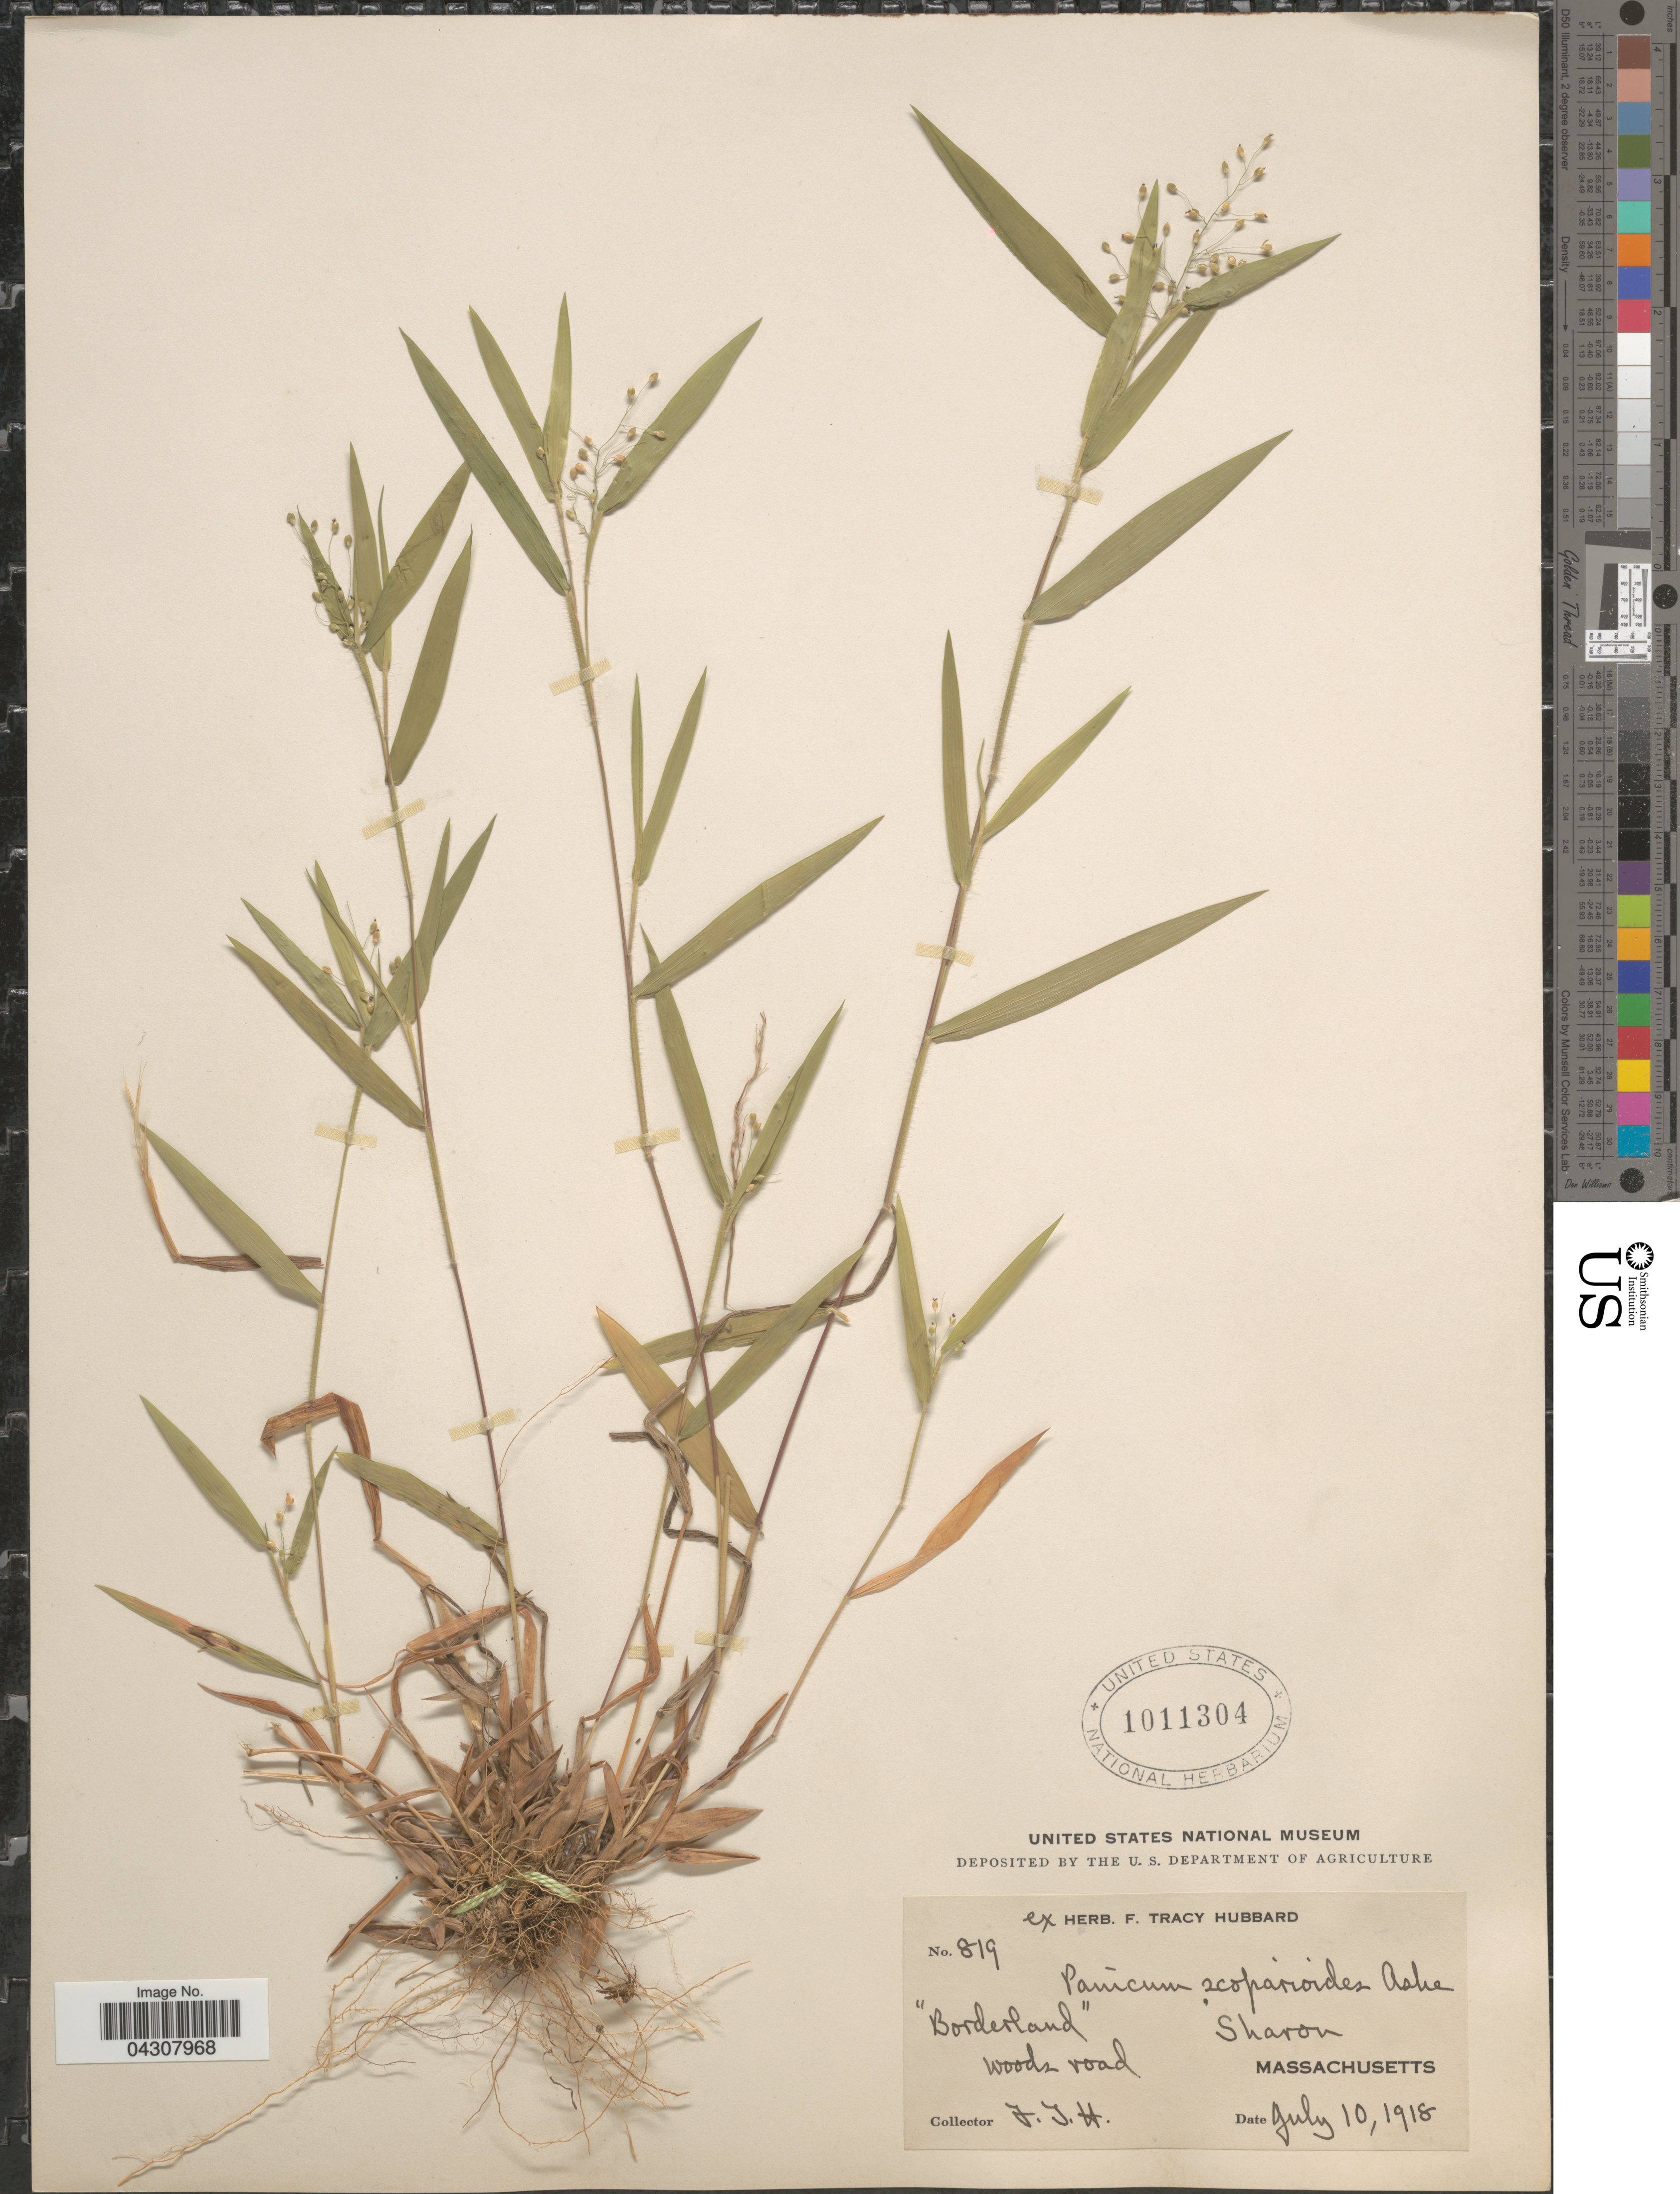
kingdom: Plantae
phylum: Tracheophyta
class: Liliopsida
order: Poales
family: Poaceae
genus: Dichanthelium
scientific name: Dichanthelium acuminatum var. acuminatum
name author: (Sw.) Gould & C.A. Clark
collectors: F. T. Hubbard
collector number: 819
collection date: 1918-07-10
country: United States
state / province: Massachusetts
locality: Sharon woods road.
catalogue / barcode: US 1011304